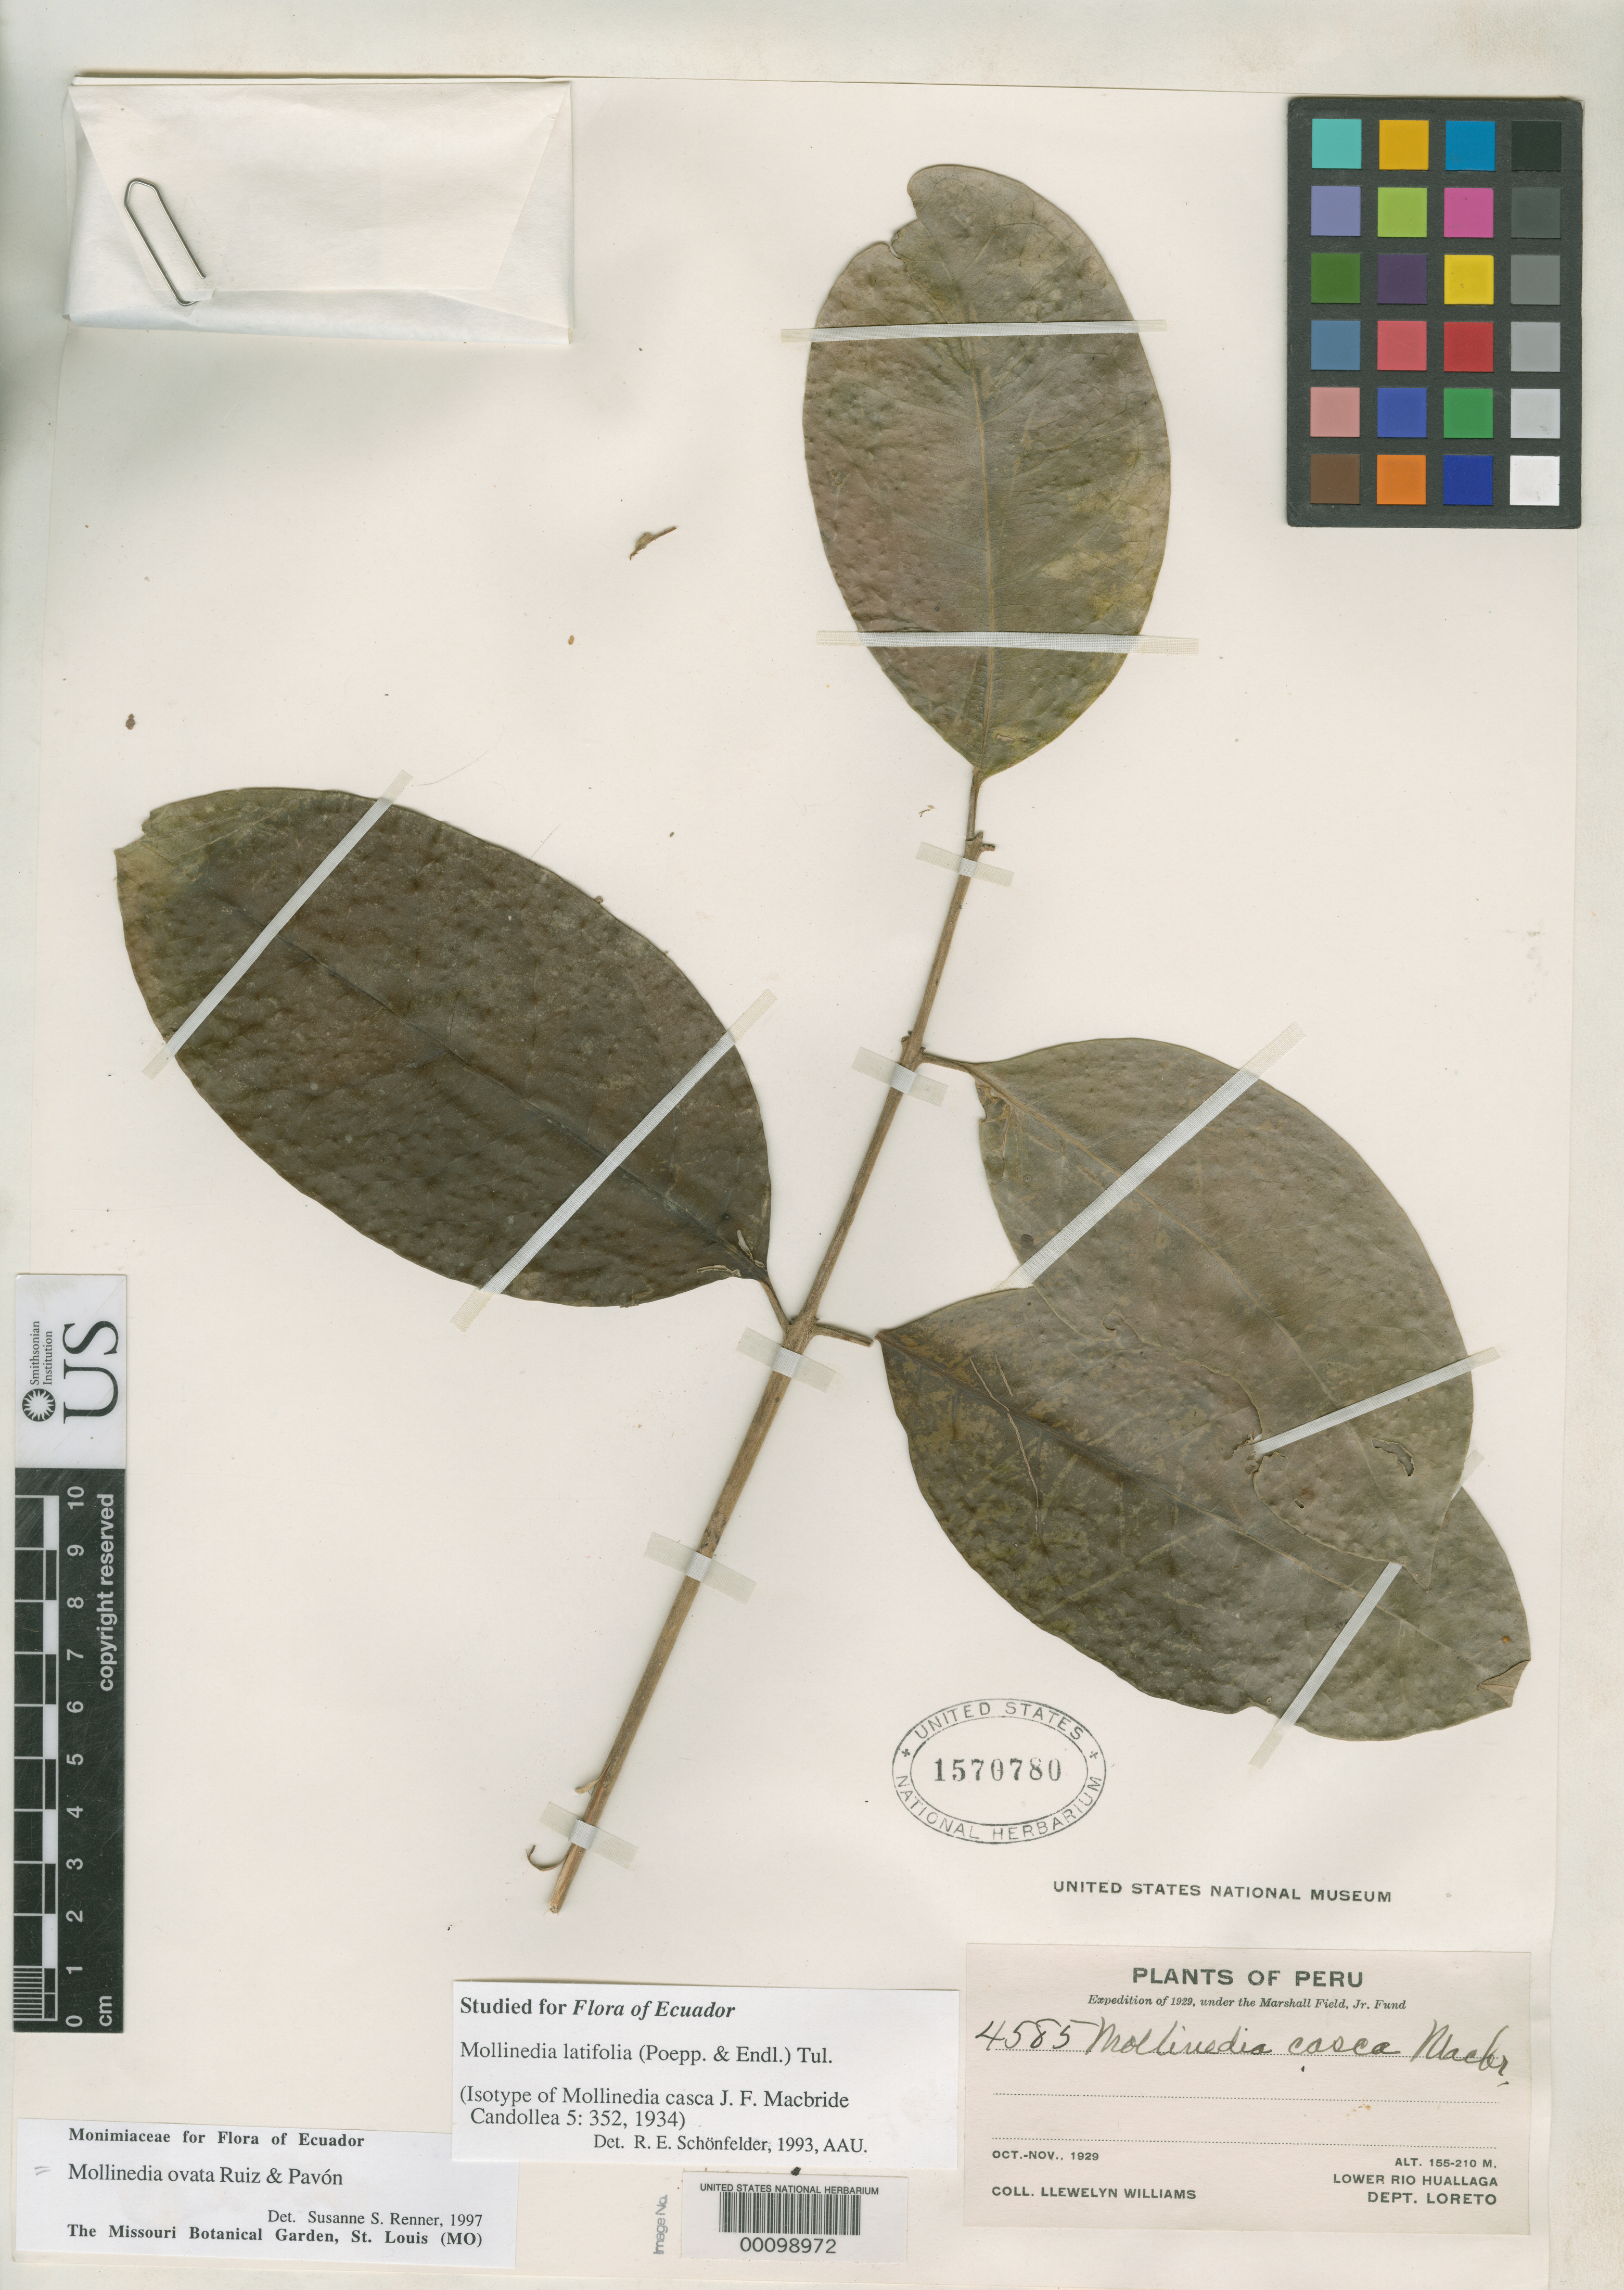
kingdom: Plantae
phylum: Tracheophyta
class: Magnoliopsida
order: Laurales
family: Monimiaceae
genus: Mollinedia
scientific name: Mollinedia casca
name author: J.F. Macbr.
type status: Isotype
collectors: Ll. Williams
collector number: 4585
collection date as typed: Oct 1929 to -- Nov 1929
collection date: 1929-10/1929-11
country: Peru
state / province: Loreto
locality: Lower Rio Huallaga.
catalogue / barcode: US 1570780